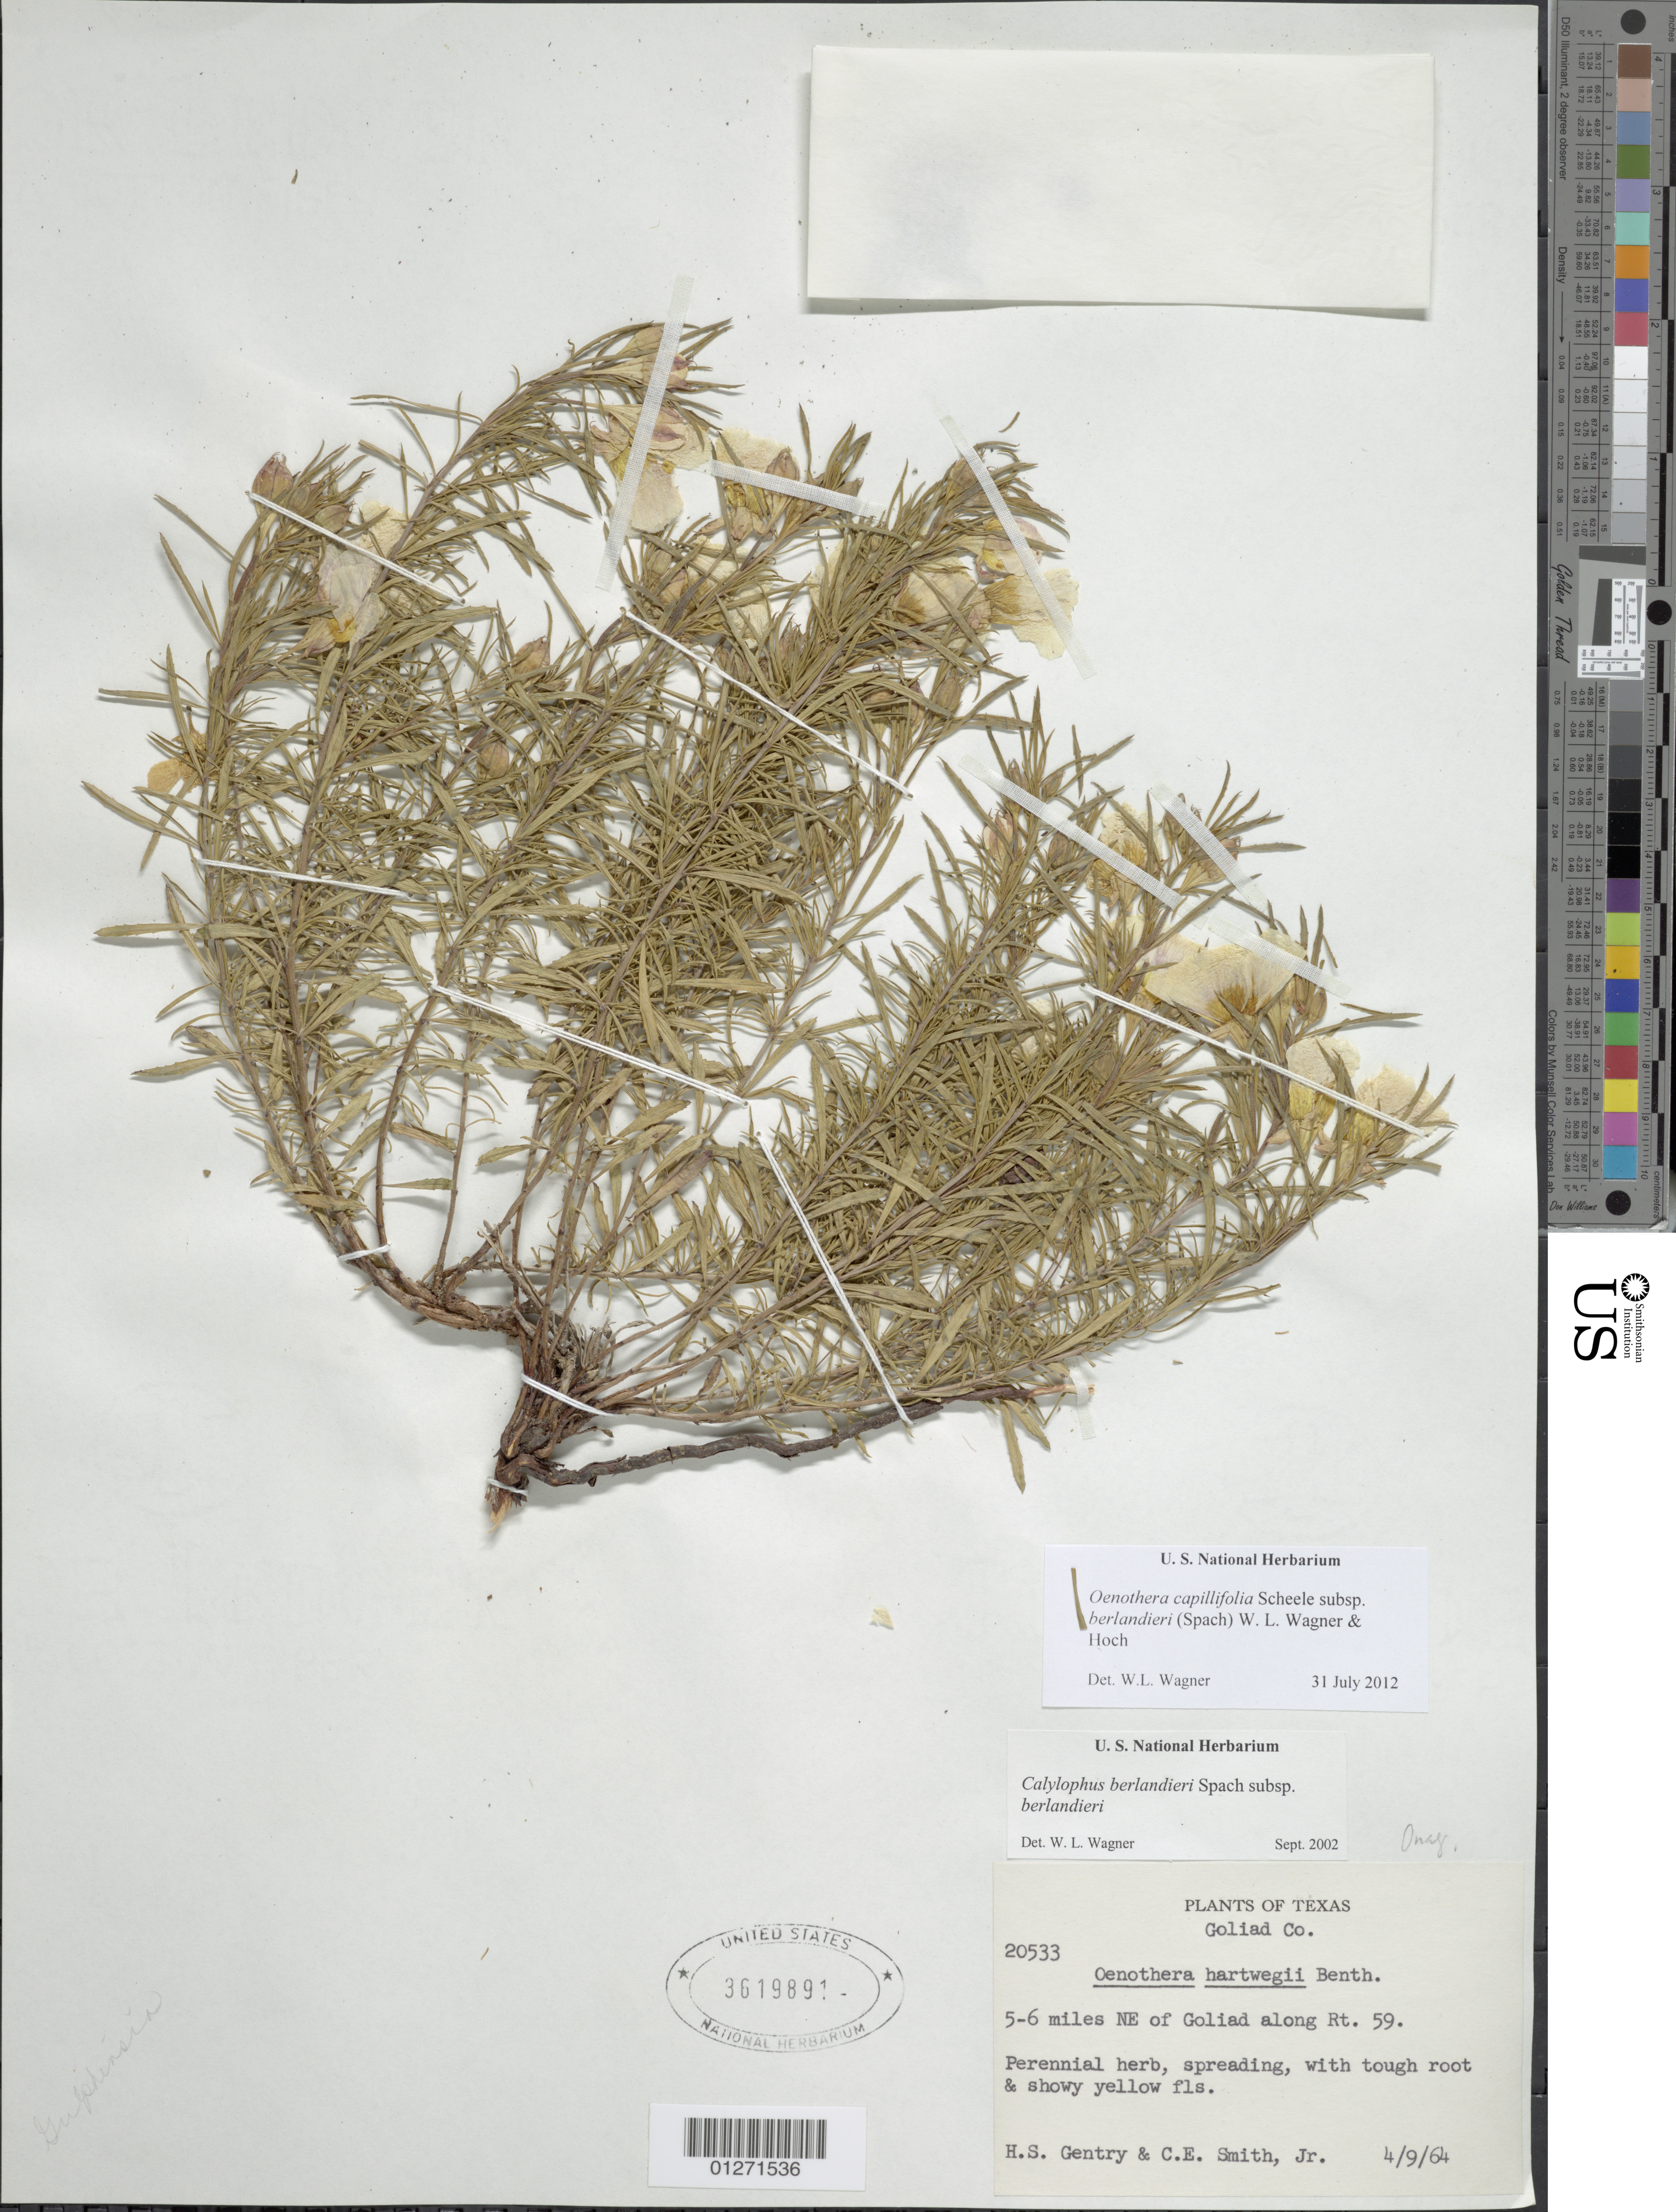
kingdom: Plantae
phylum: Tracheophyta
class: Magnoliopsida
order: Myrtales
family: Onagraceae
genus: Oenothera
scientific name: Oenothera capillifolia subsp. berlandieri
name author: (Spach) W.L. Wagner & Hoch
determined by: Wagner, W. L., (BOT), Smithsonian Institution - National Museum of Natural History (UNITED STATES)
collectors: H. S. Gentry & C. E. Smith Jr.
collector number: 20533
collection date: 1964-04-09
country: United States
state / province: Texas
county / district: Goliad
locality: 5-6 miles NE of Goliad along Rt.59.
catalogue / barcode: US 3619891